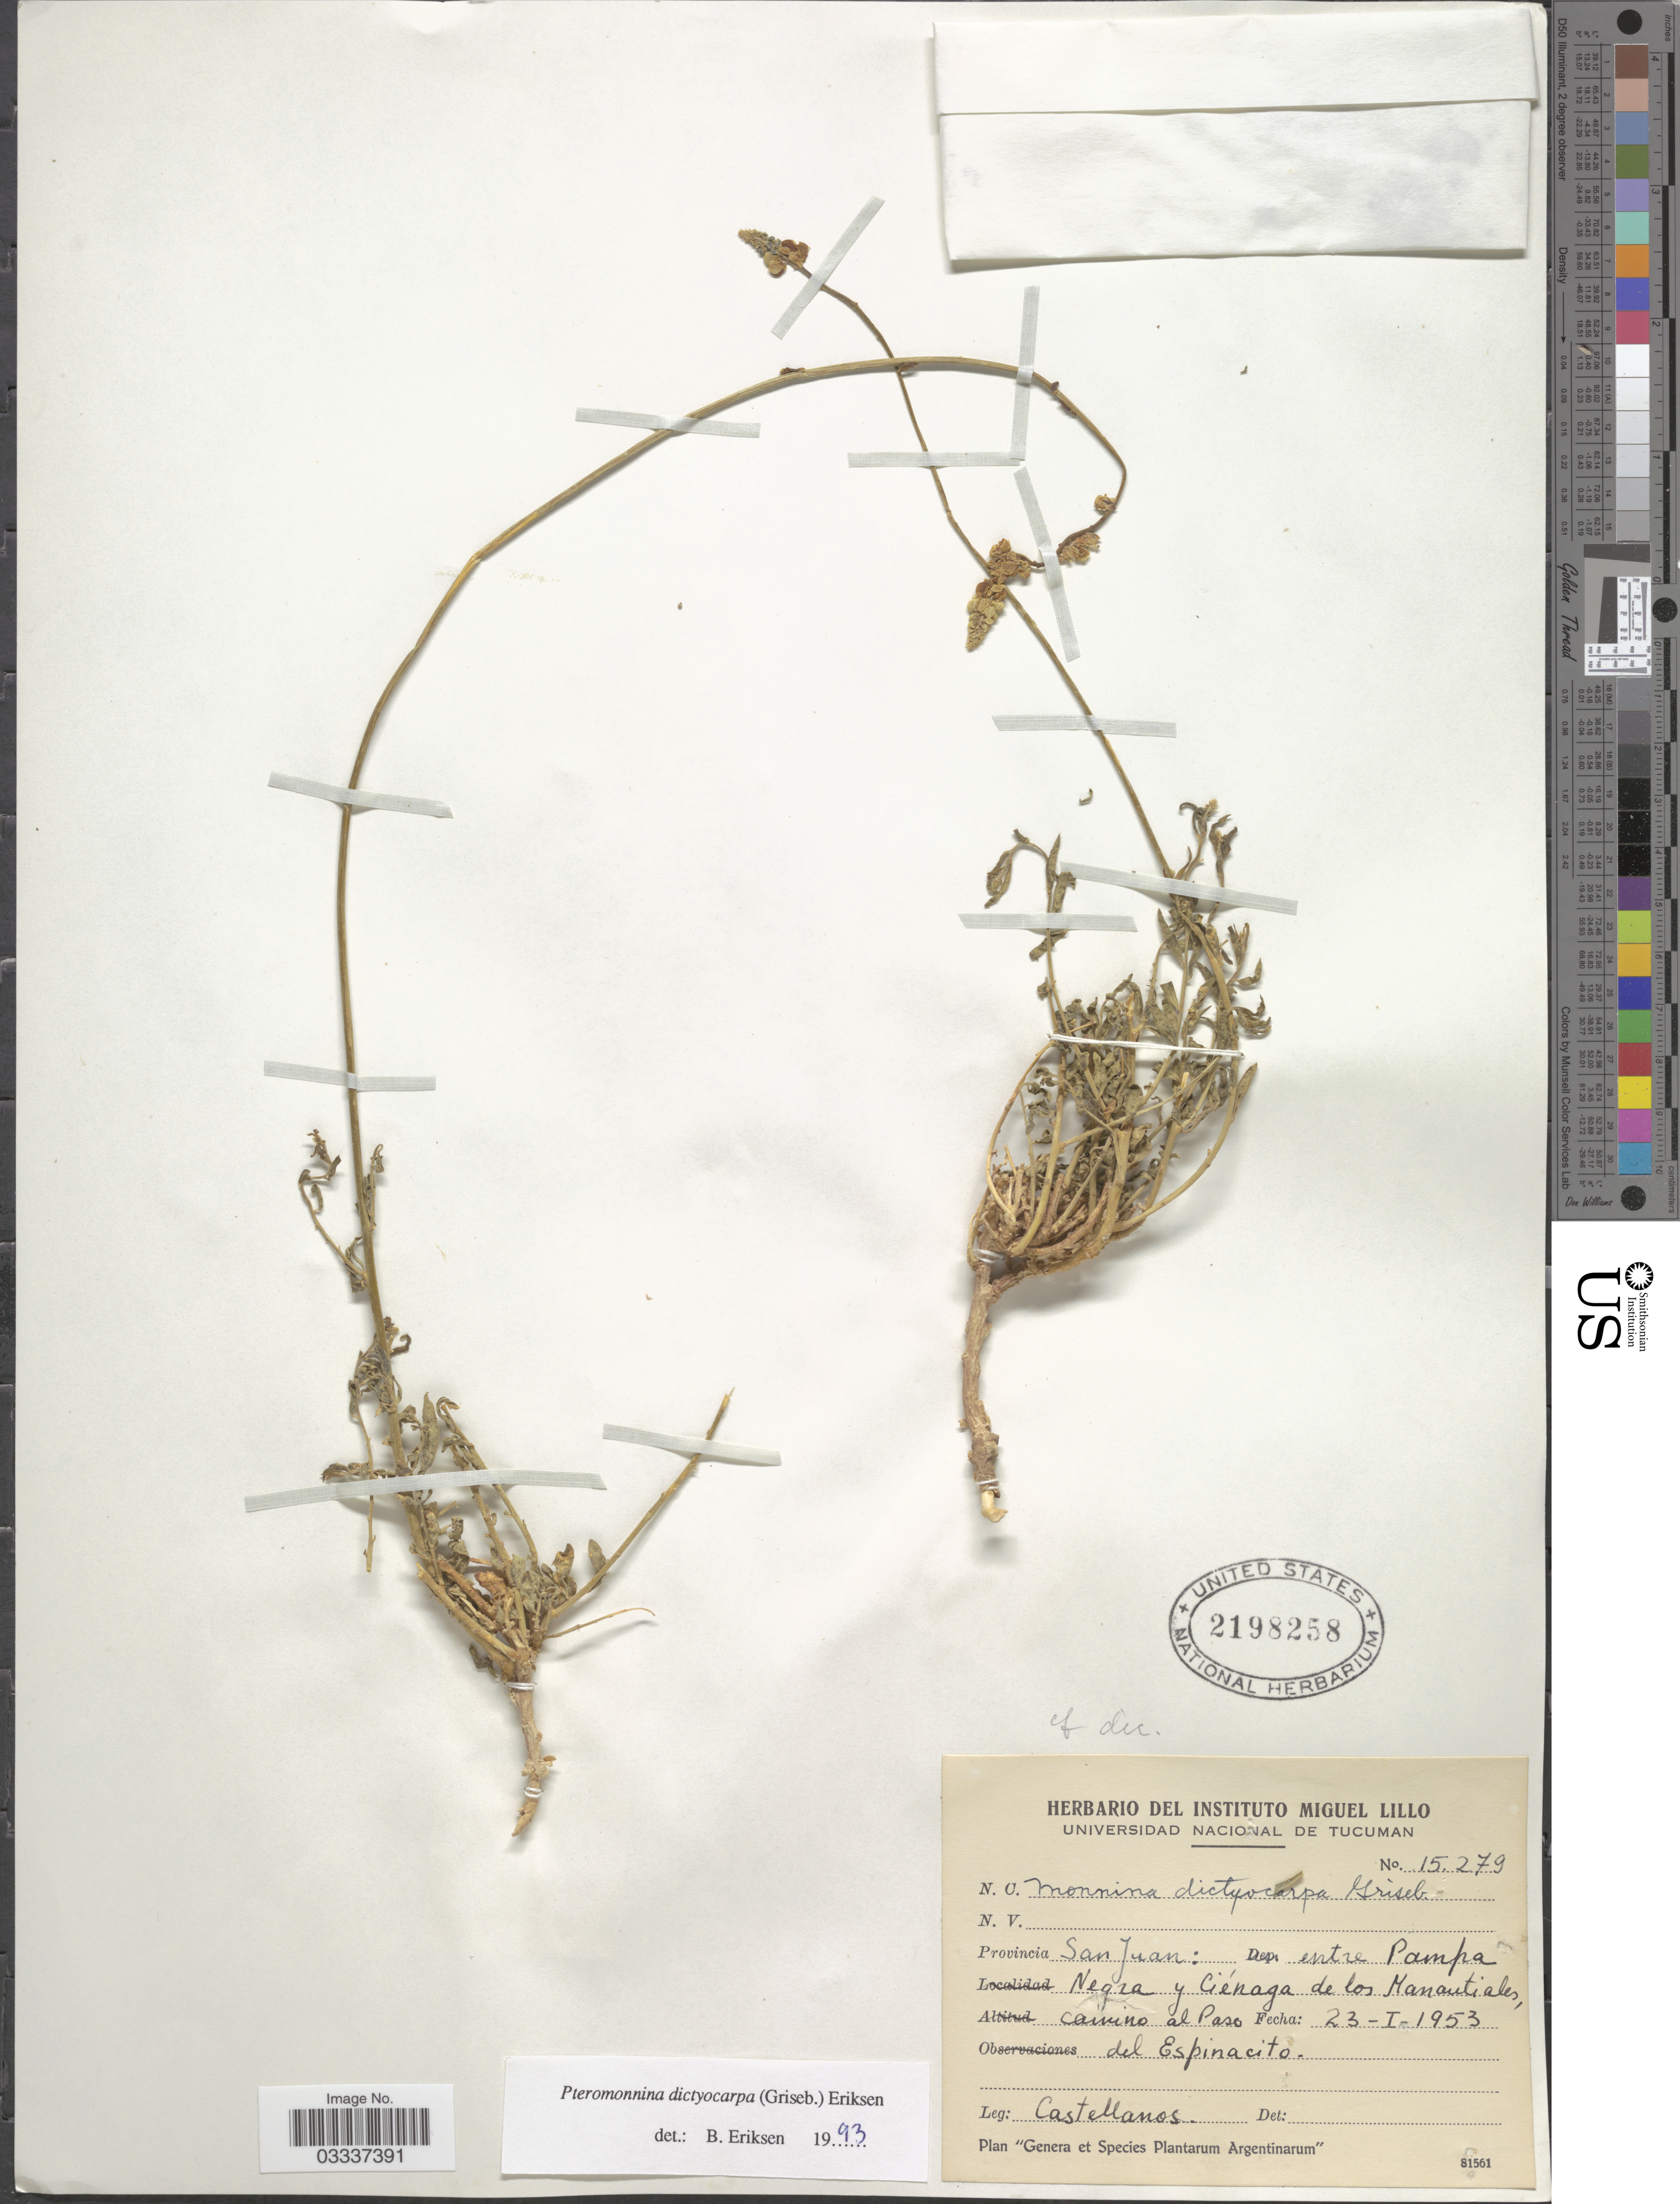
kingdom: Plantae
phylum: Tracheophyta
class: Magnoliopsida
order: Fabales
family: Polygalaceae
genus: Monnina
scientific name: Monnina dictyocarpa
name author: Griseb.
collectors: -- Castellanos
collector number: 15279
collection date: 1953-01-23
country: Argentina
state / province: San Juan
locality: Entre Pampa Negra y Ciénaga de los Manautiales, camino al Paso.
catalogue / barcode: US 2198258